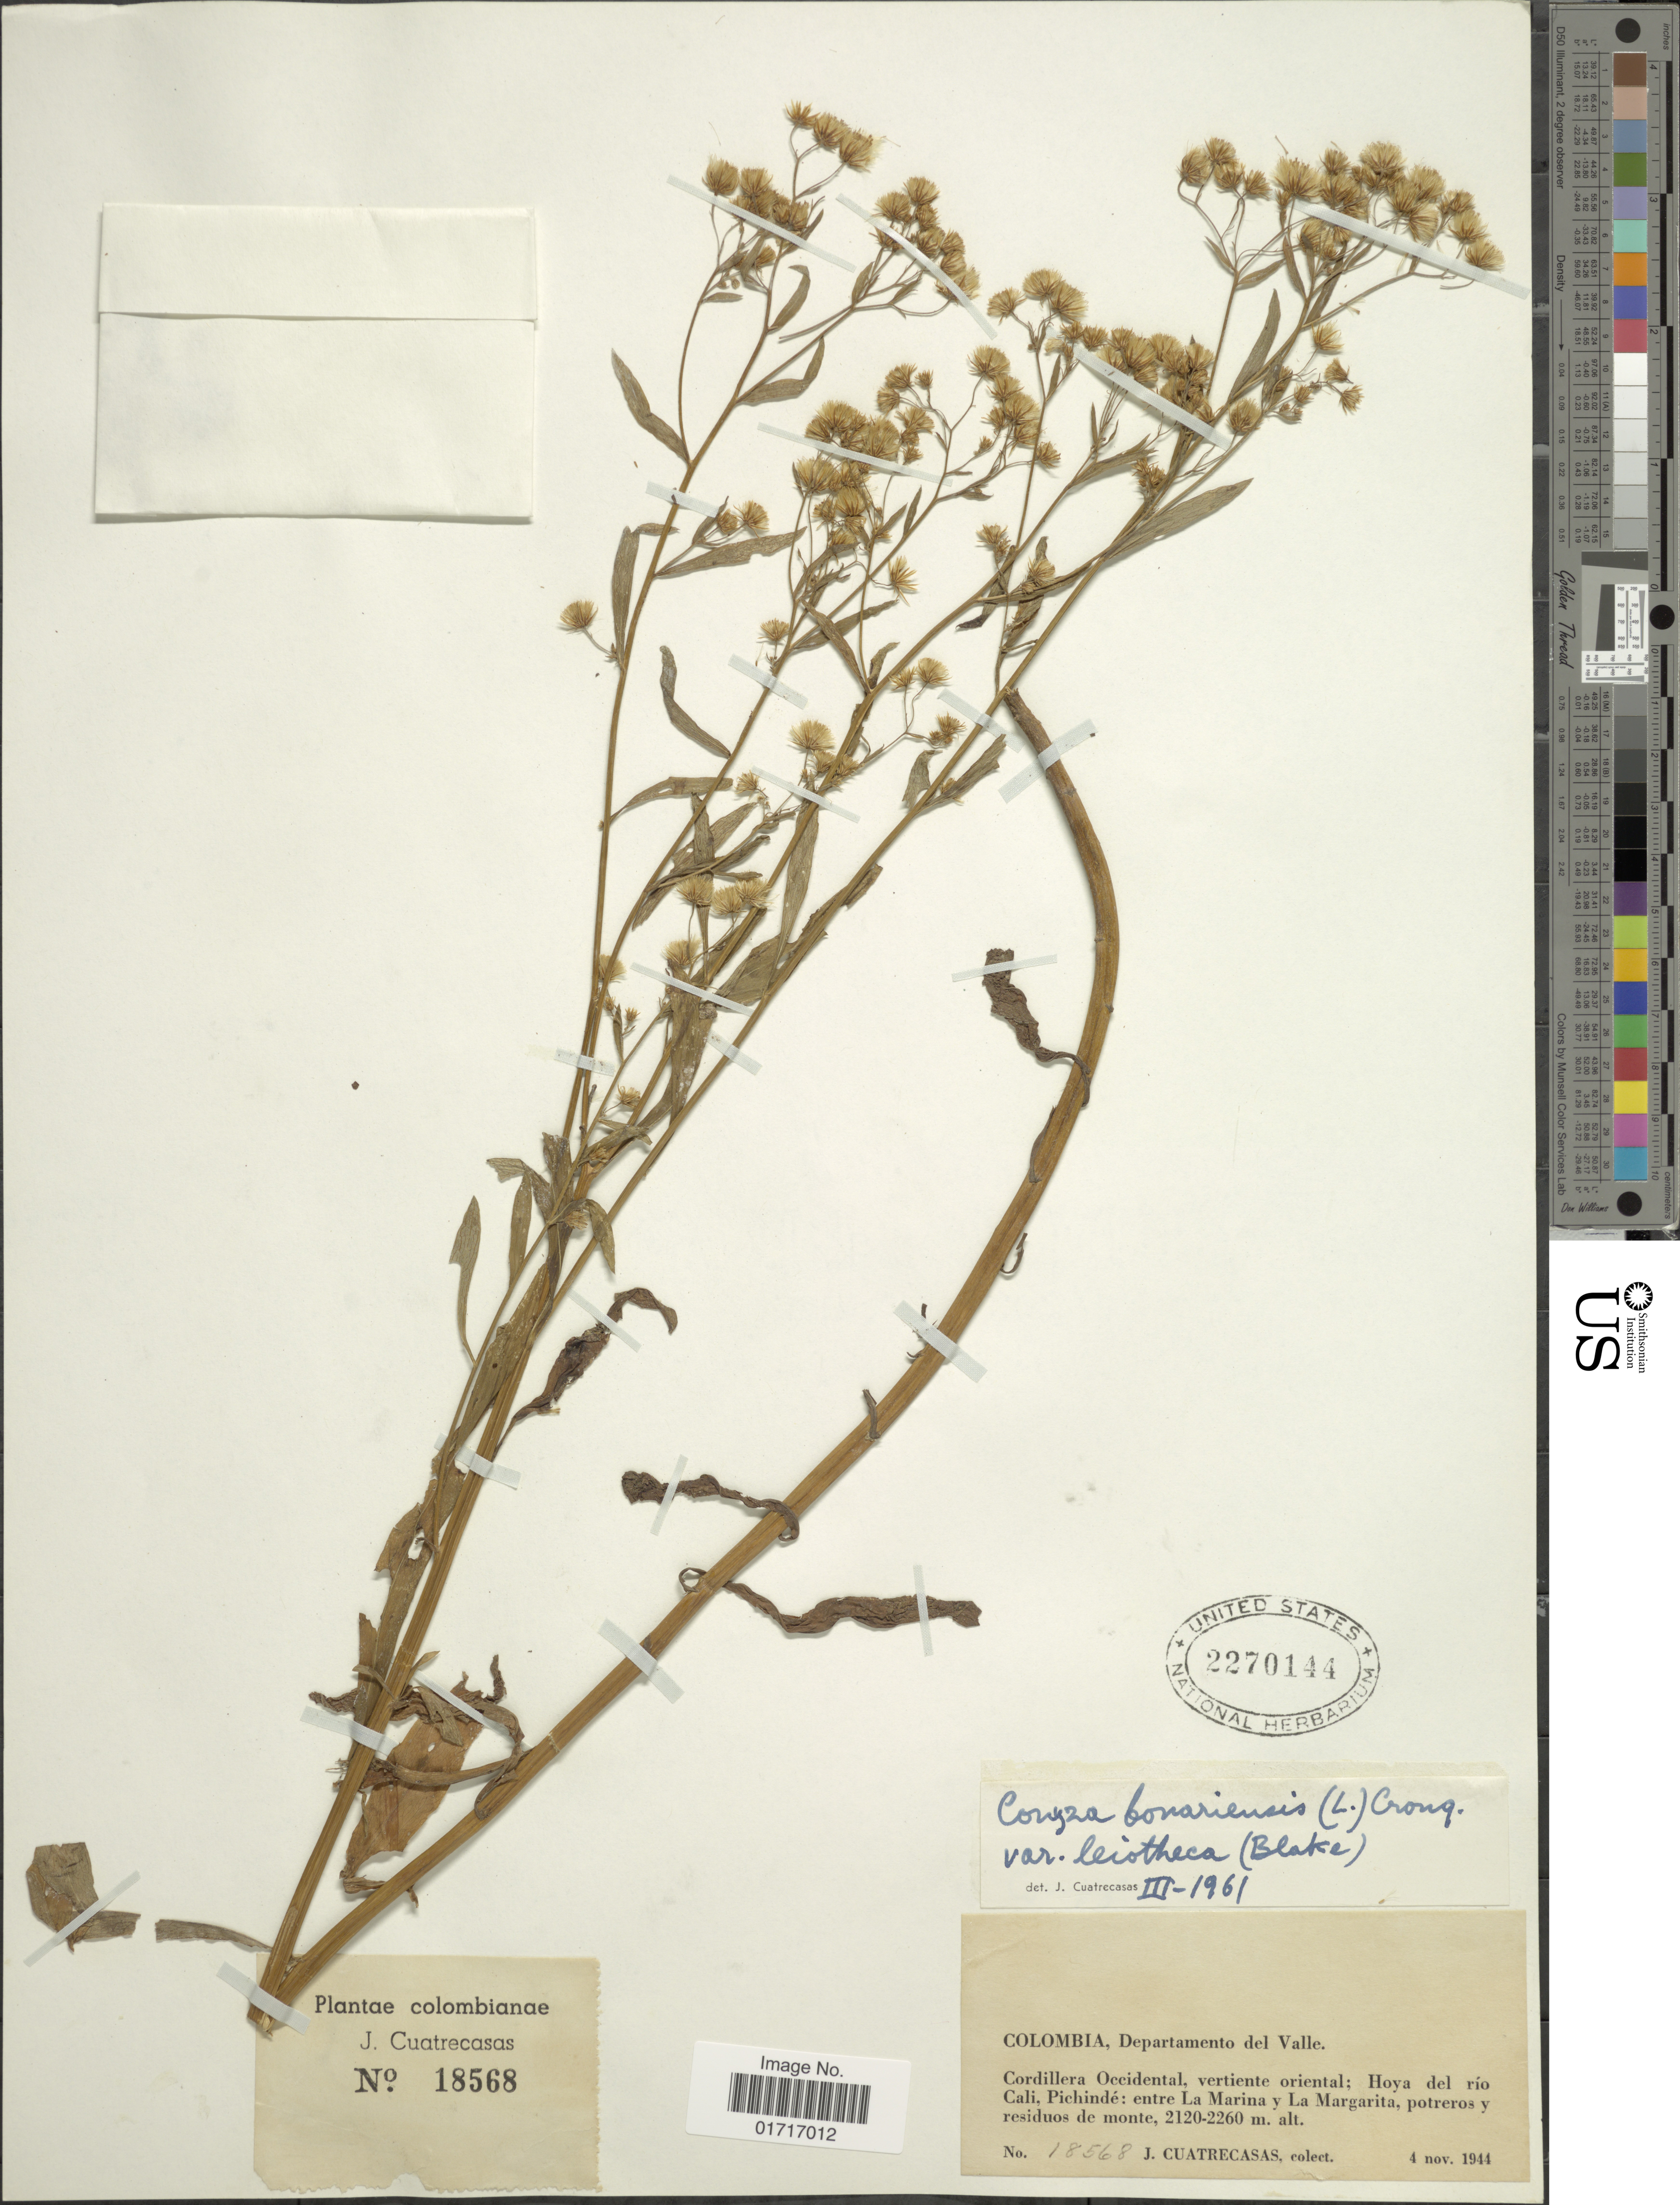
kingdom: Plantae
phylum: Tracheophyta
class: Magnoliopsida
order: Asterales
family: Asteraceae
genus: Conyza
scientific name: Conyza bonariensis var. leiotheca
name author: (S.F. Blake) Cuatrec.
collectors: J. Cuatrecasas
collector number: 18568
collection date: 1944-11-04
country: Colombia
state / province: Valle del Cauca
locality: Departamento del Valle, Cordillera Occidental, vertiente oriental; Hoya del rio Cali, Pichinde; entre La Marina y La Margarita.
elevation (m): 2120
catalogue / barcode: US 2270144